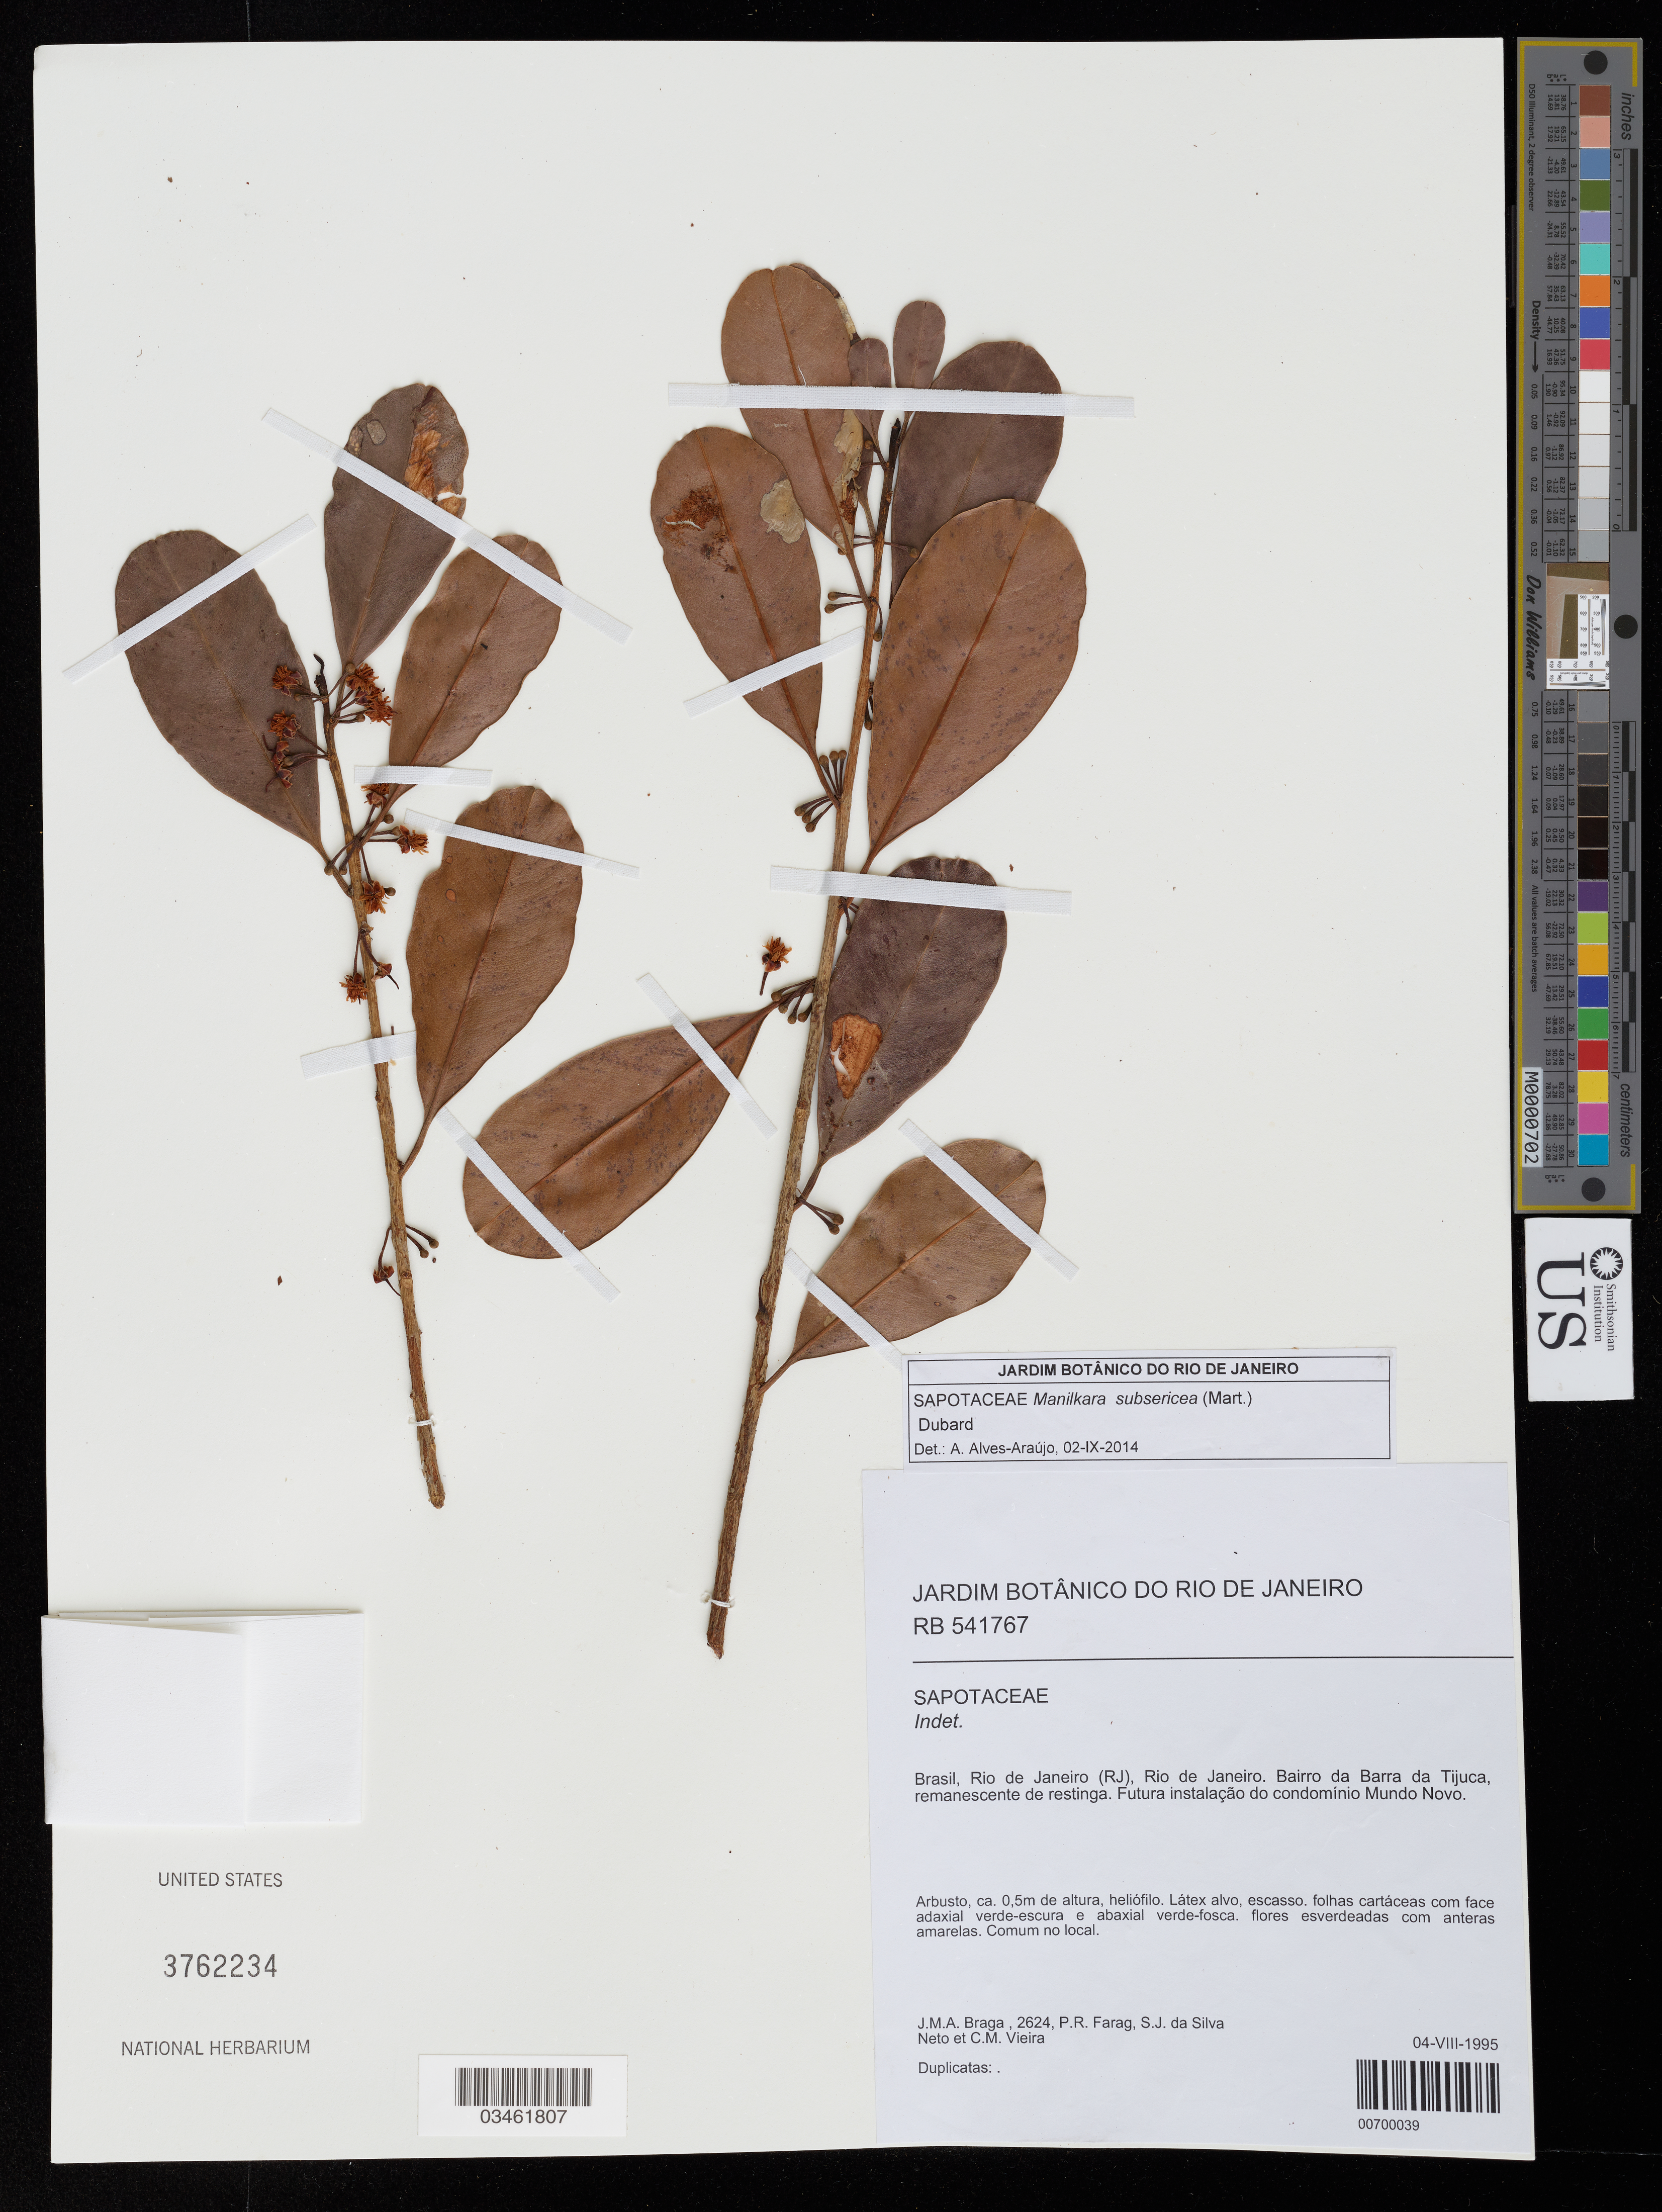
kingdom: Plantae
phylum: Tracheophyta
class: Magnoliopsida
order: Ericales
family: Sapotaceae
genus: Manilkara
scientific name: Manilkara subsericea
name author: (Mart.) Dubard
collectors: J. M. A. Braga, P. Farag, S. Silva Neto & C. M. Vieira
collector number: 2624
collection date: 1995-08-04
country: Brazil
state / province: Rio de Janeiro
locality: Rio de Janeiro. Bairro da Barra da Tijuca, remanescente de restinga. Futura instalação do condomínio Mundo Novo.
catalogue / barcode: US 3762234